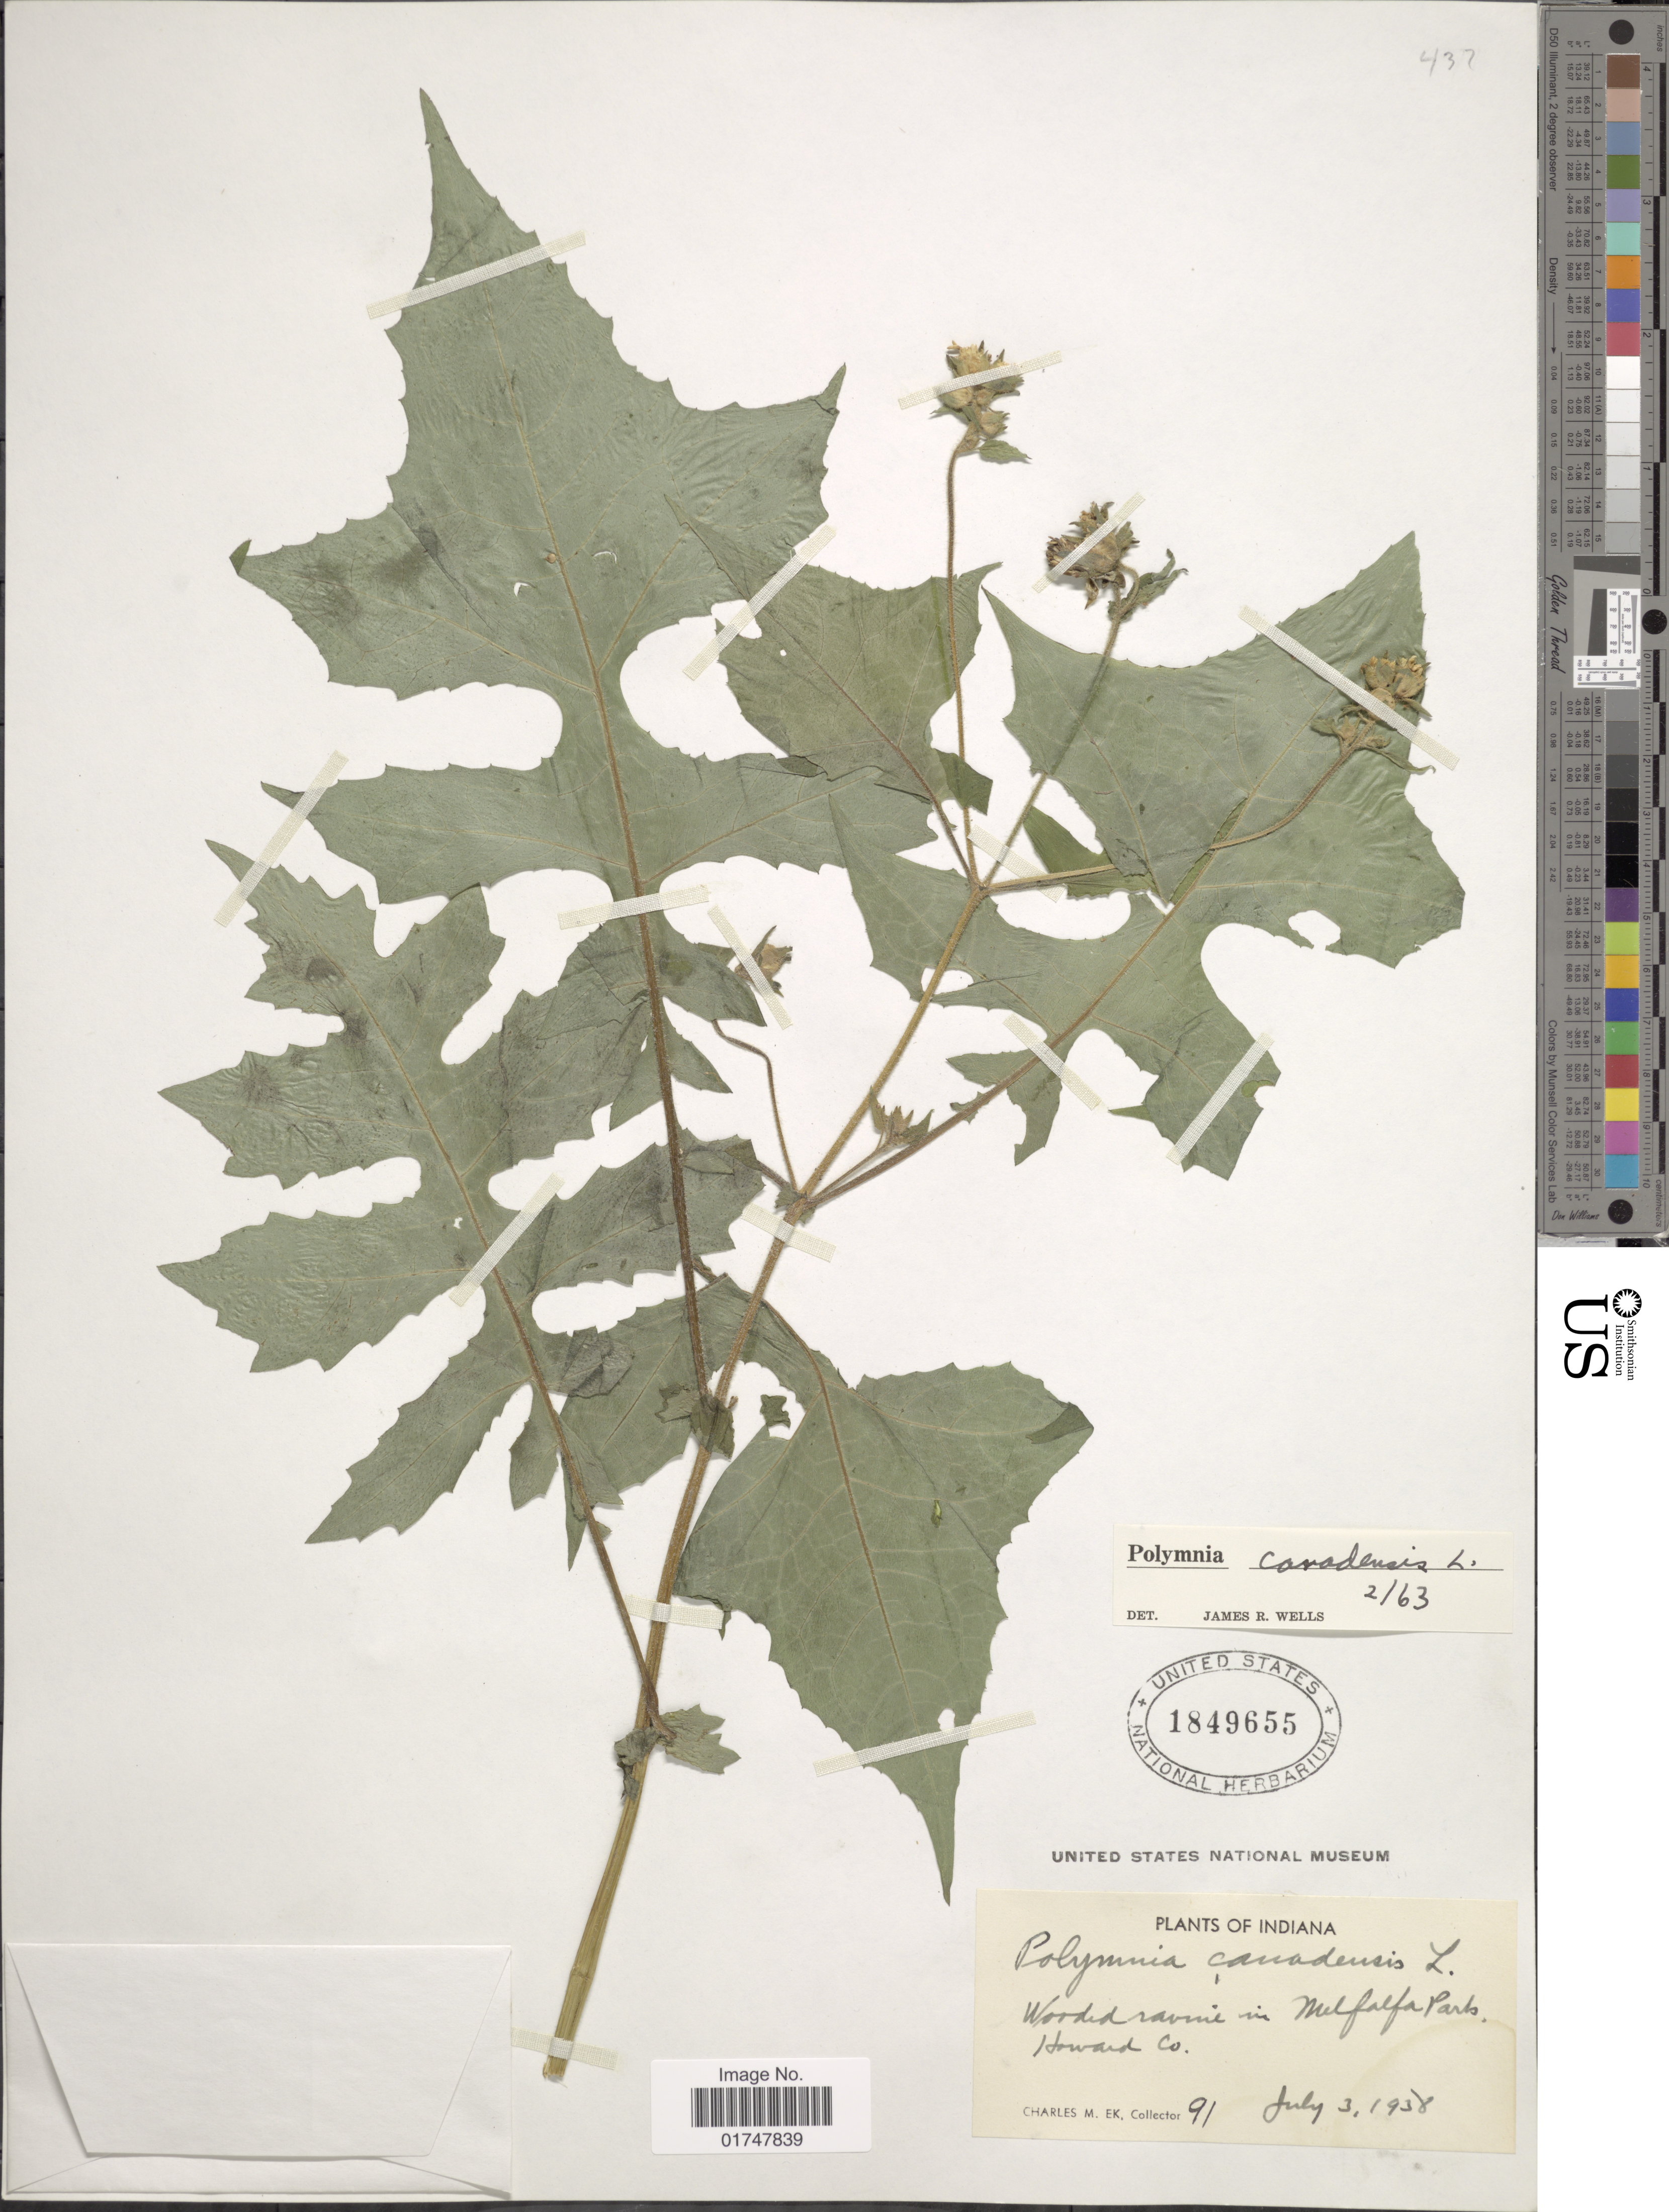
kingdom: Plantae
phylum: Tracheophyta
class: Magnoliopsida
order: Asterales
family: Asteraceae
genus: Polymnia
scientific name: Polymnia canadensis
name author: L.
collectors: C. Ek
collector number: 91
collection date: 1938-07-03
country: United States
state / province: Indiana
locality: Wooded ravine in Melfalfa Parks, Howard Co.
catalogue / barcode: US 1849655